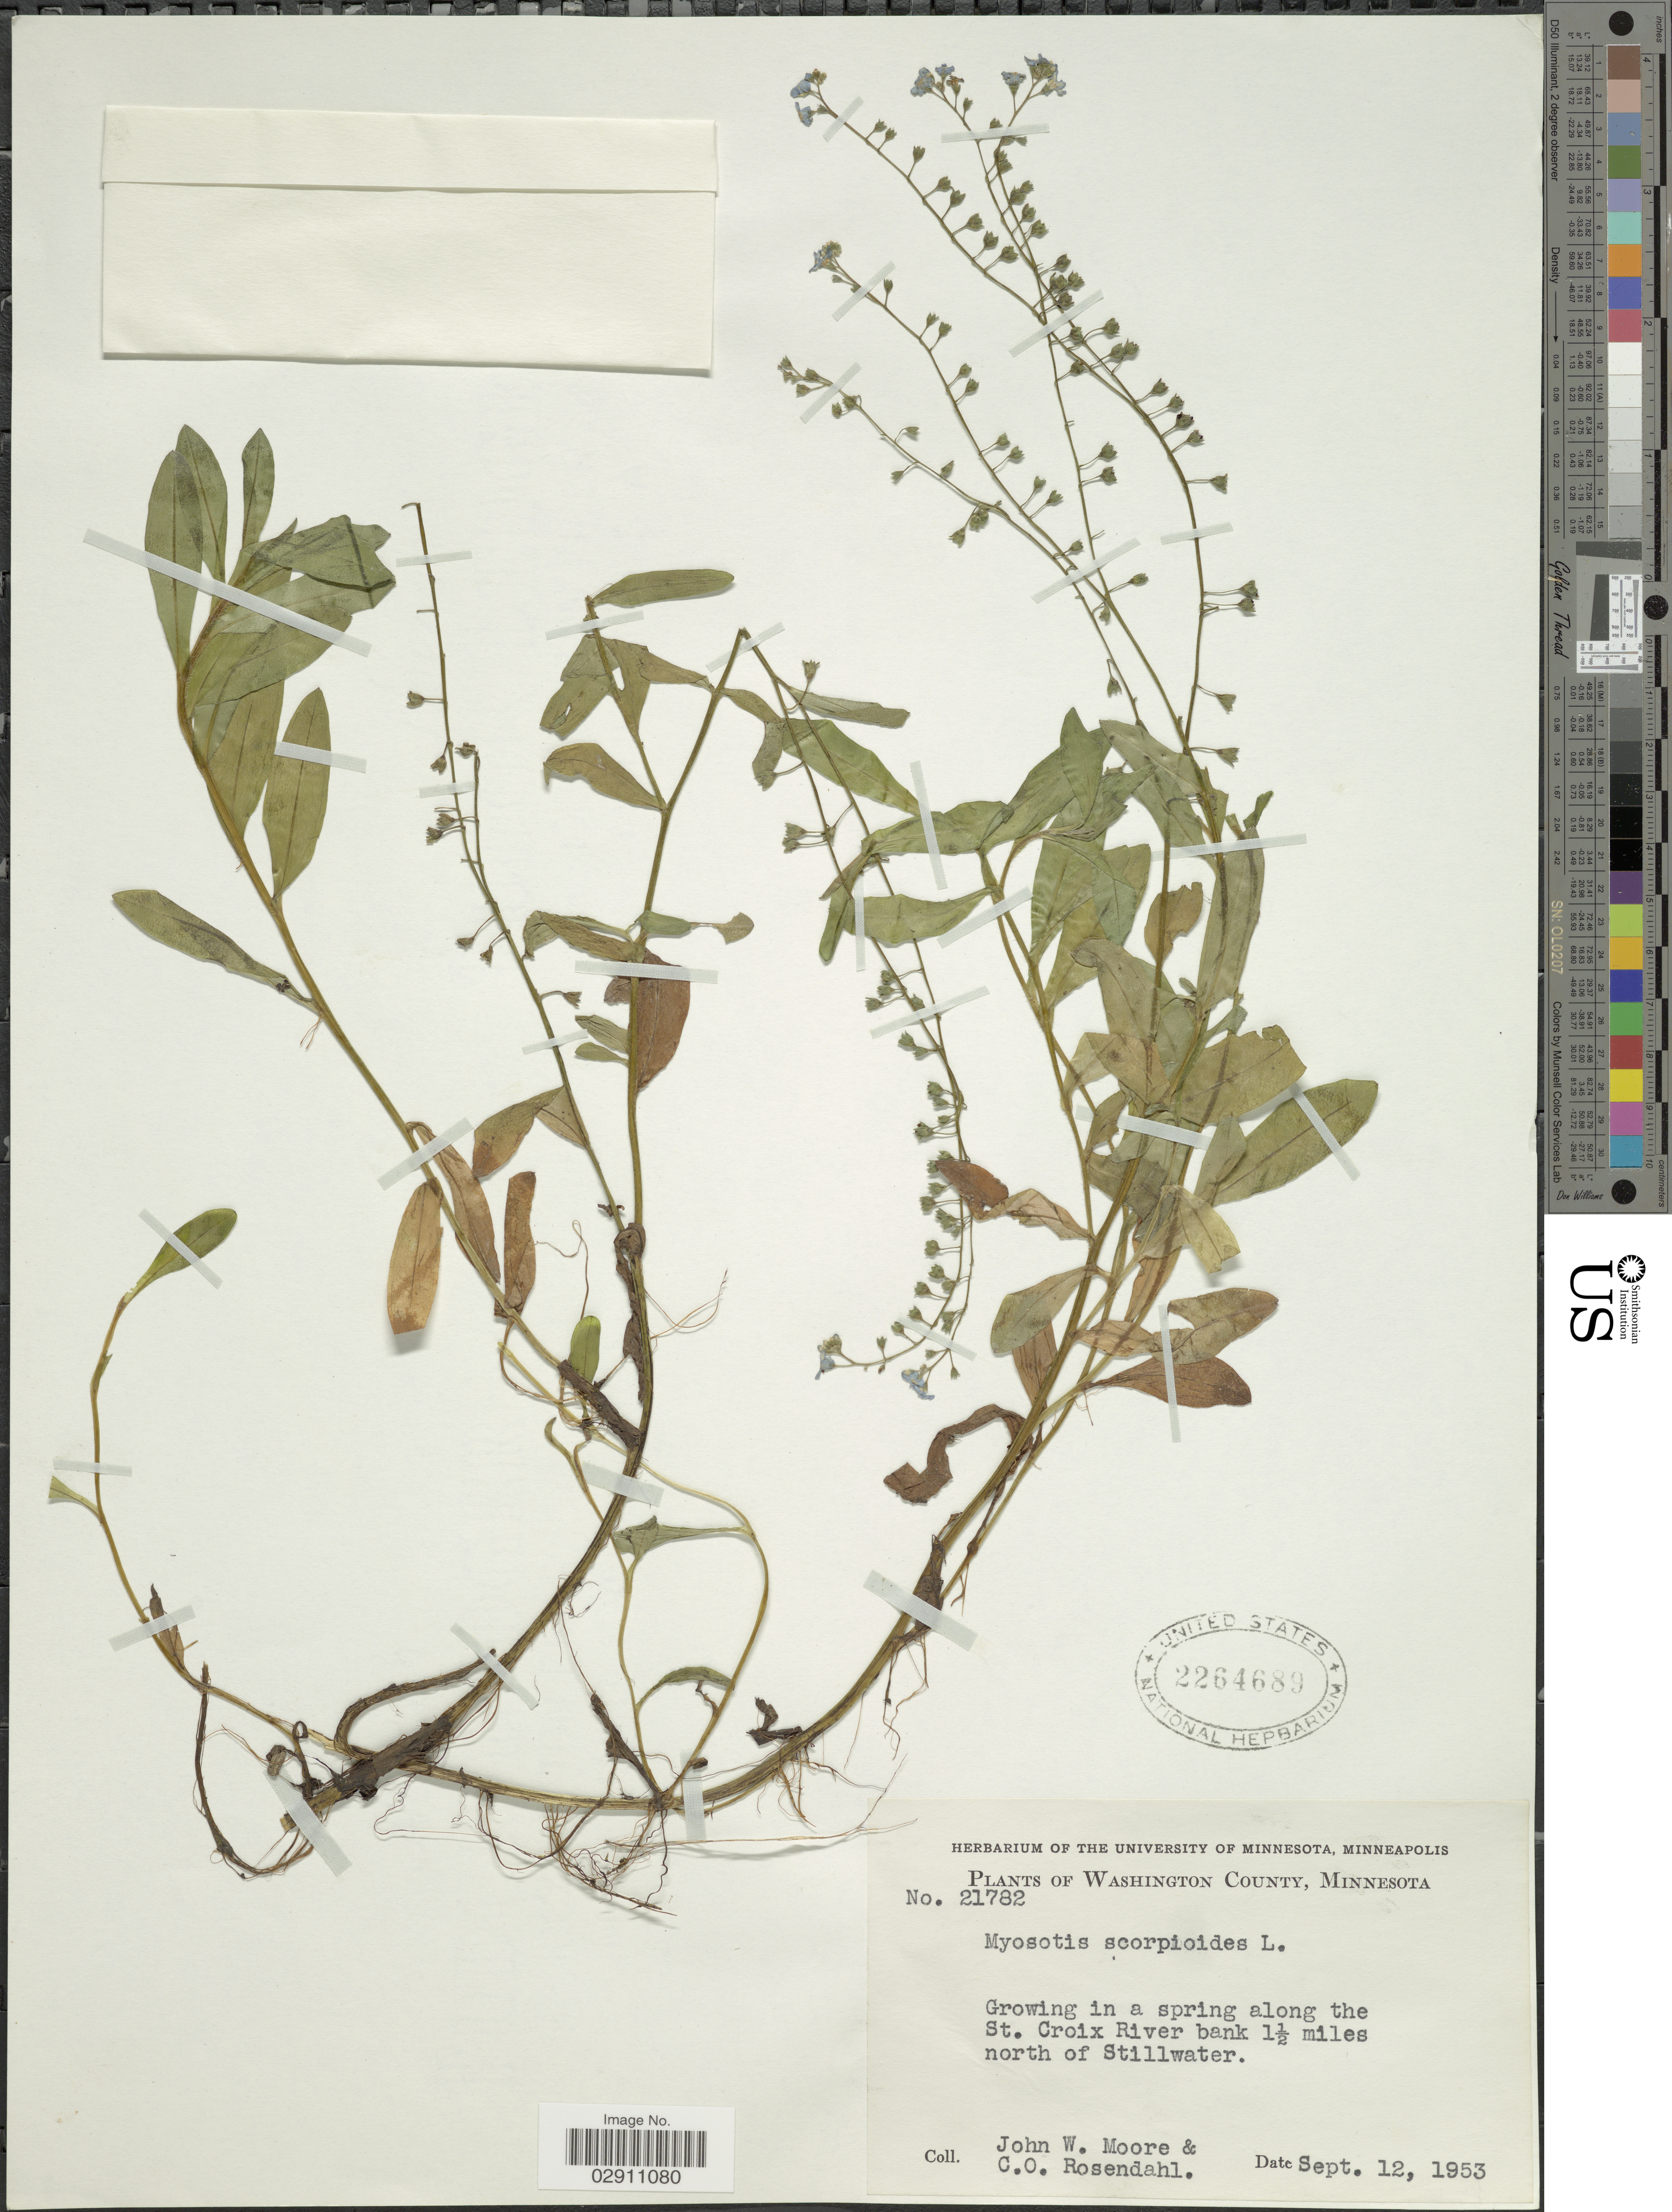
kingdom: Plantae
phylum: Tracheophyta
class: Magnoliopsida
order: Boraginales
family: Boraginaceae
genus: Myosotis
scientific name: Myosotis scorpioides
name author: L.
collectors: J. Moore & C. O. Rosendahl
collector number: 21782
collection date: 1953-09-12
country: United States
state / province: Minnesota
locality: Washington County, Growing in a spring along the St. Croix River bank 1 1/2 miles north of Stillwater.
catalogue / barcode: US 2264689